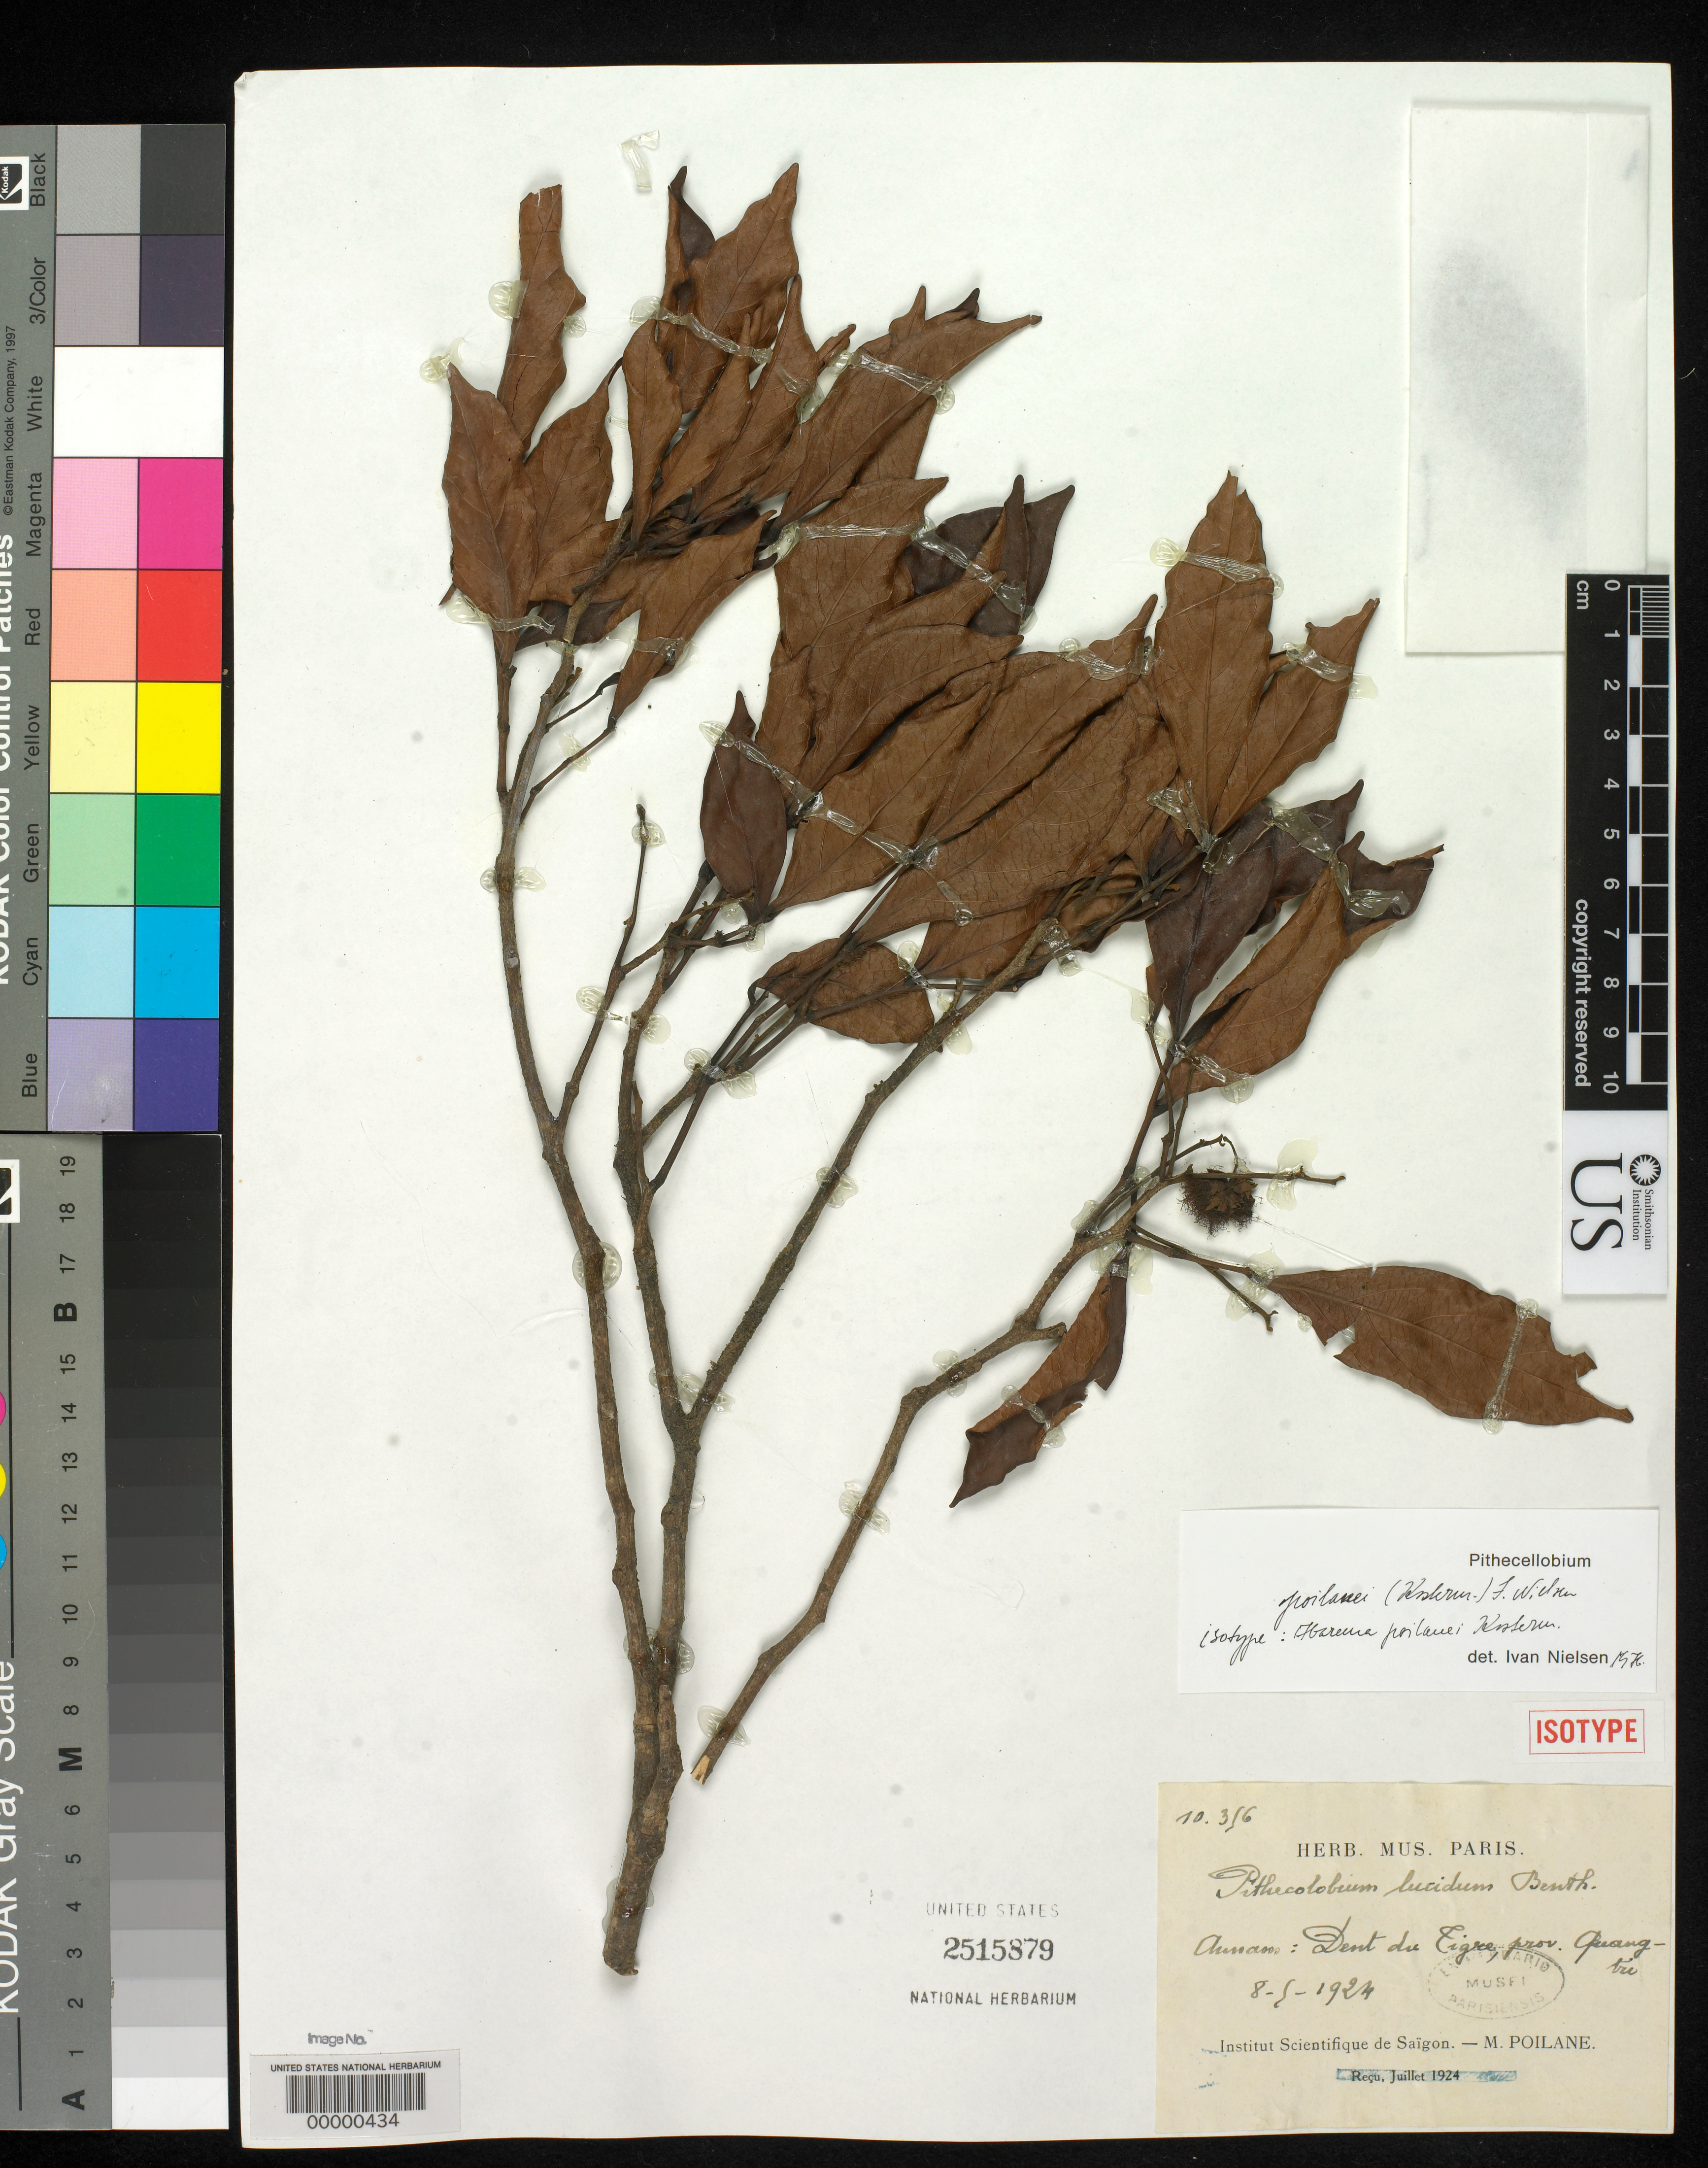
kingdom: Plantae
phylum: Tracheophyta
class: Magnoliopsida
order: Fabales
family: Fabaceae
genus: Abarema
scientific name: Abarema poilanei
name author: Kosterm.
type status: Isotype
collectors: E. Poilane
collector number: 10316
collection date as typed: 1924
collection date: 1924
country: Vietnam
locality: Dent du Tigre.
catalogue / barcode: US 2515879